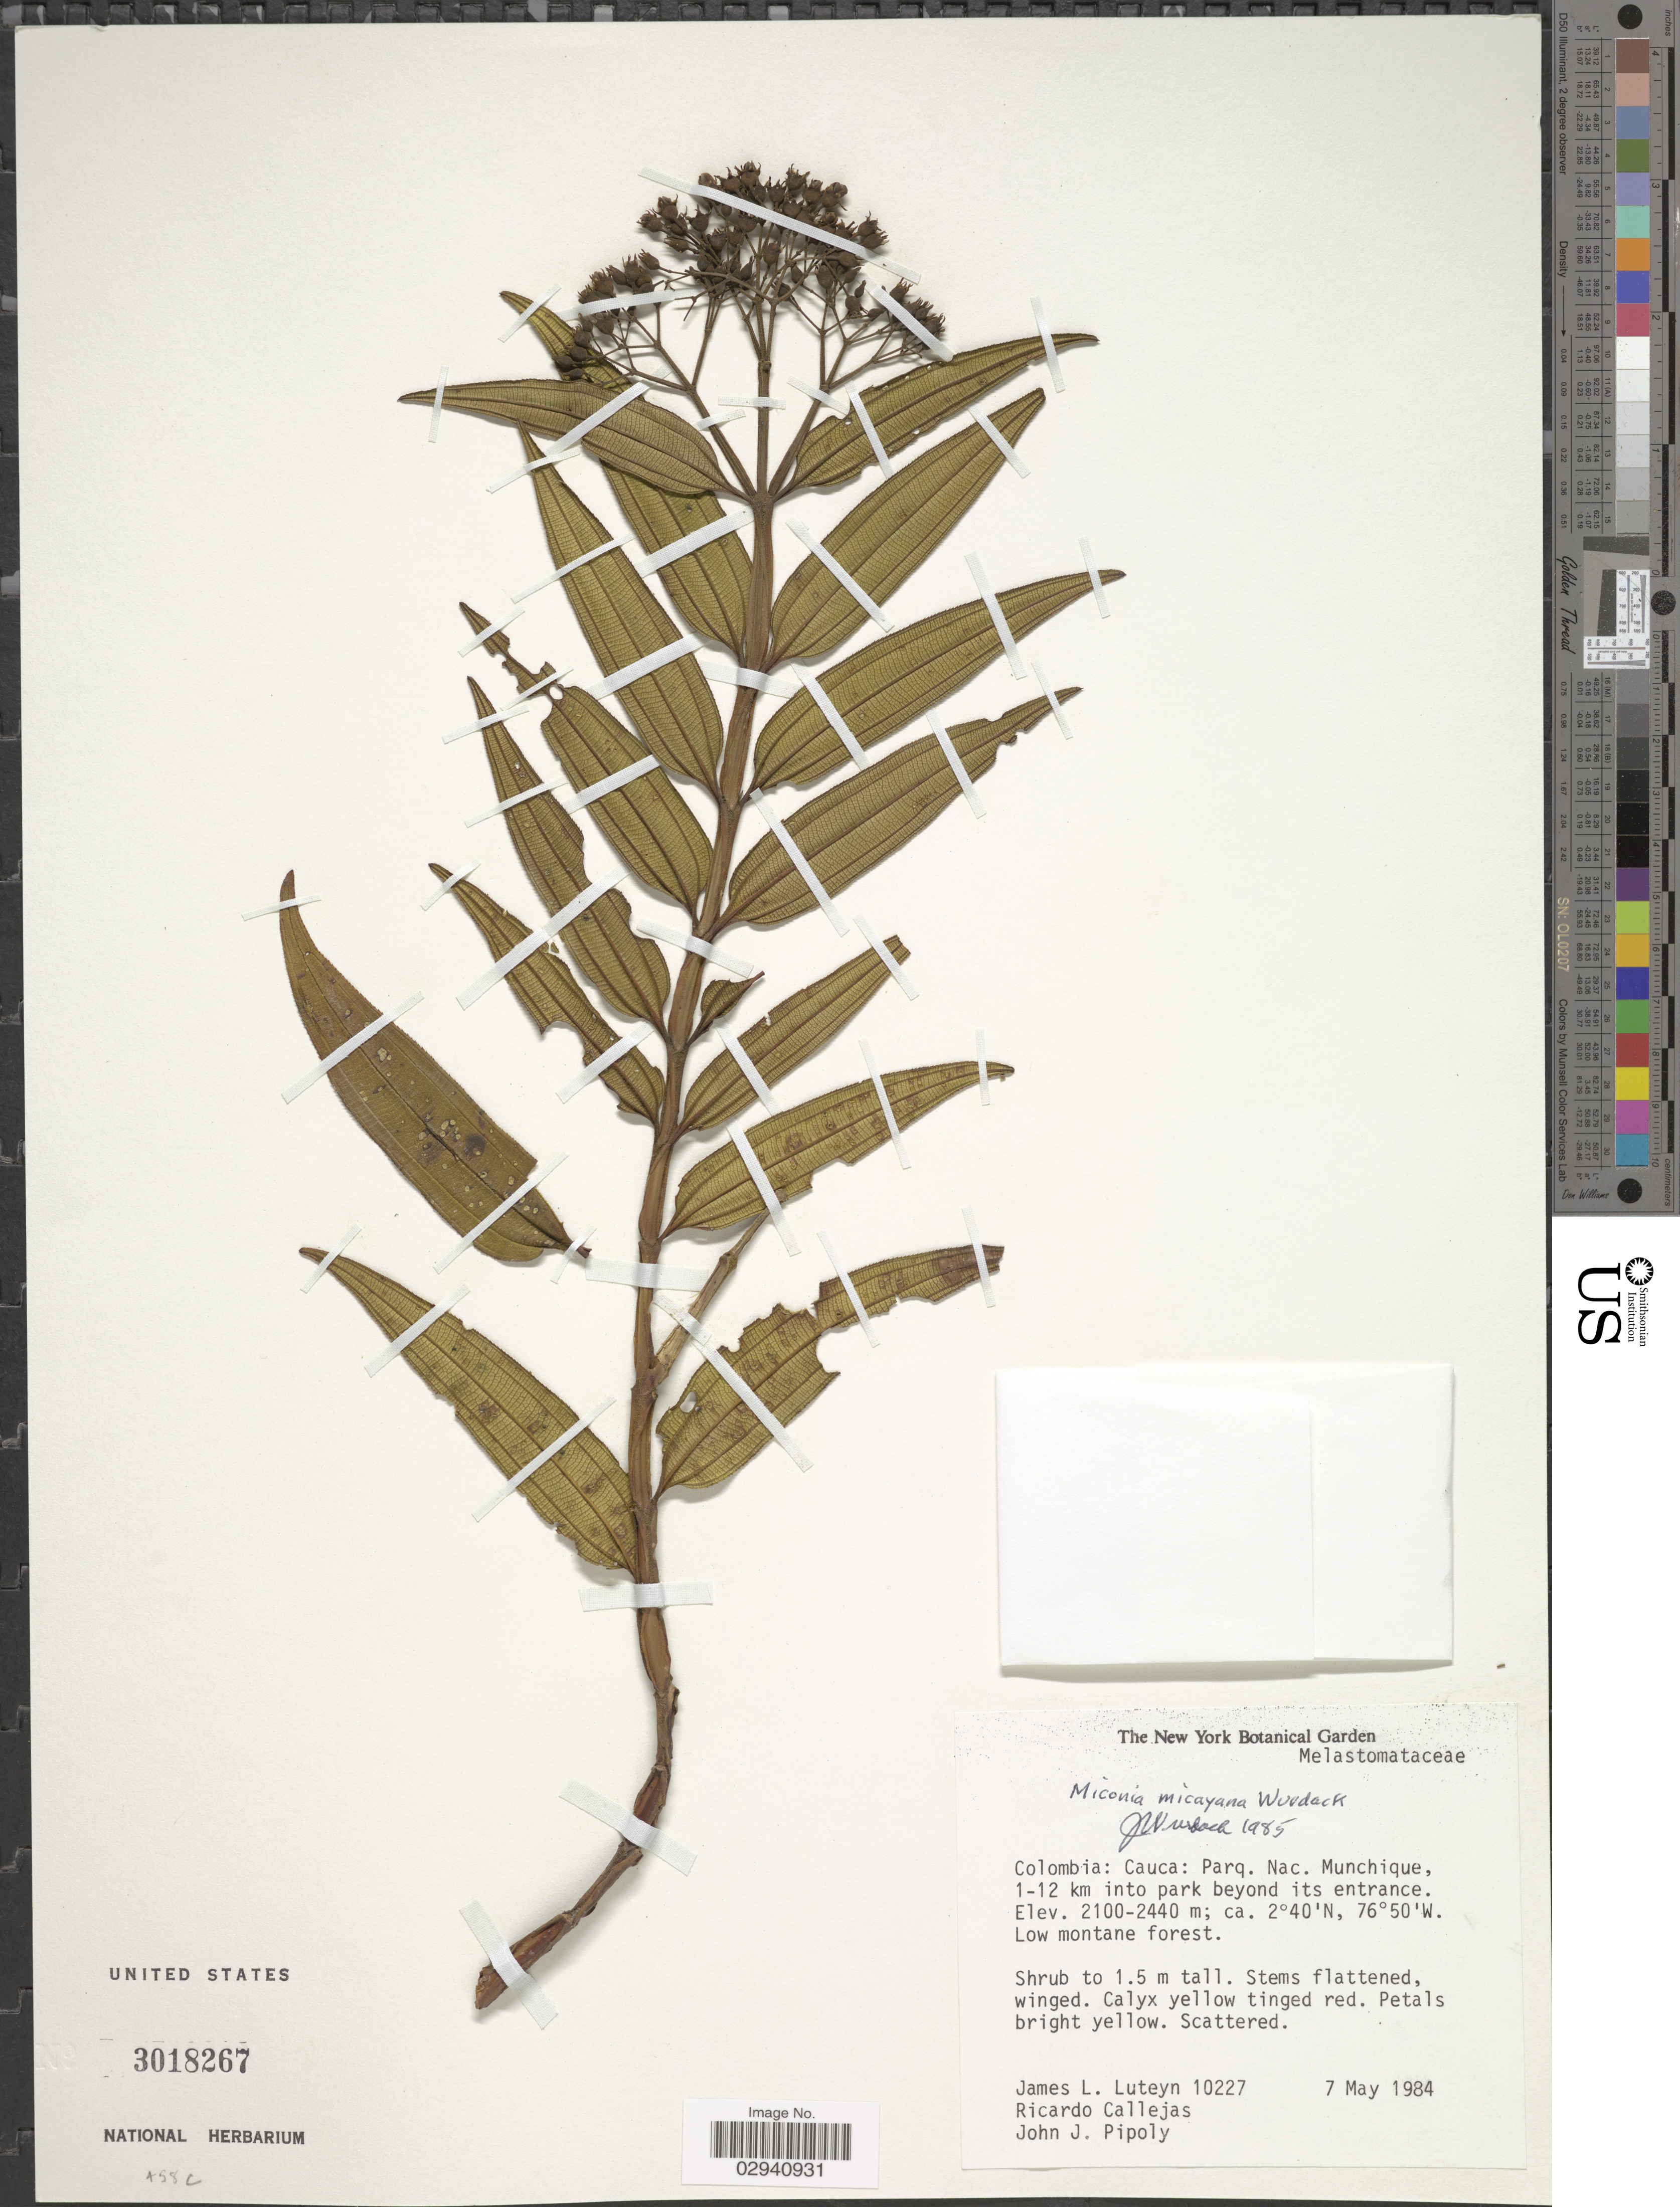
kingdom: Plantae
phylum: Tracheophyta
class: Magnoliopsida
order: Myrtales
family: Melastomataceae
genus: Miconia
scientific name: Miconia micayana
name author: Wurdack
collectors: J. Luteyn, R. Callejas & J. J. Pipoly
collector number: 10227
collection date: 1984-05-07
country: Colombia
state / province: Cauca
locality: Parq. Nac. Munchique, 1-12 km into park beyond its entrance.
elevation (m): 2100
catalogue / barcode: US 3018267